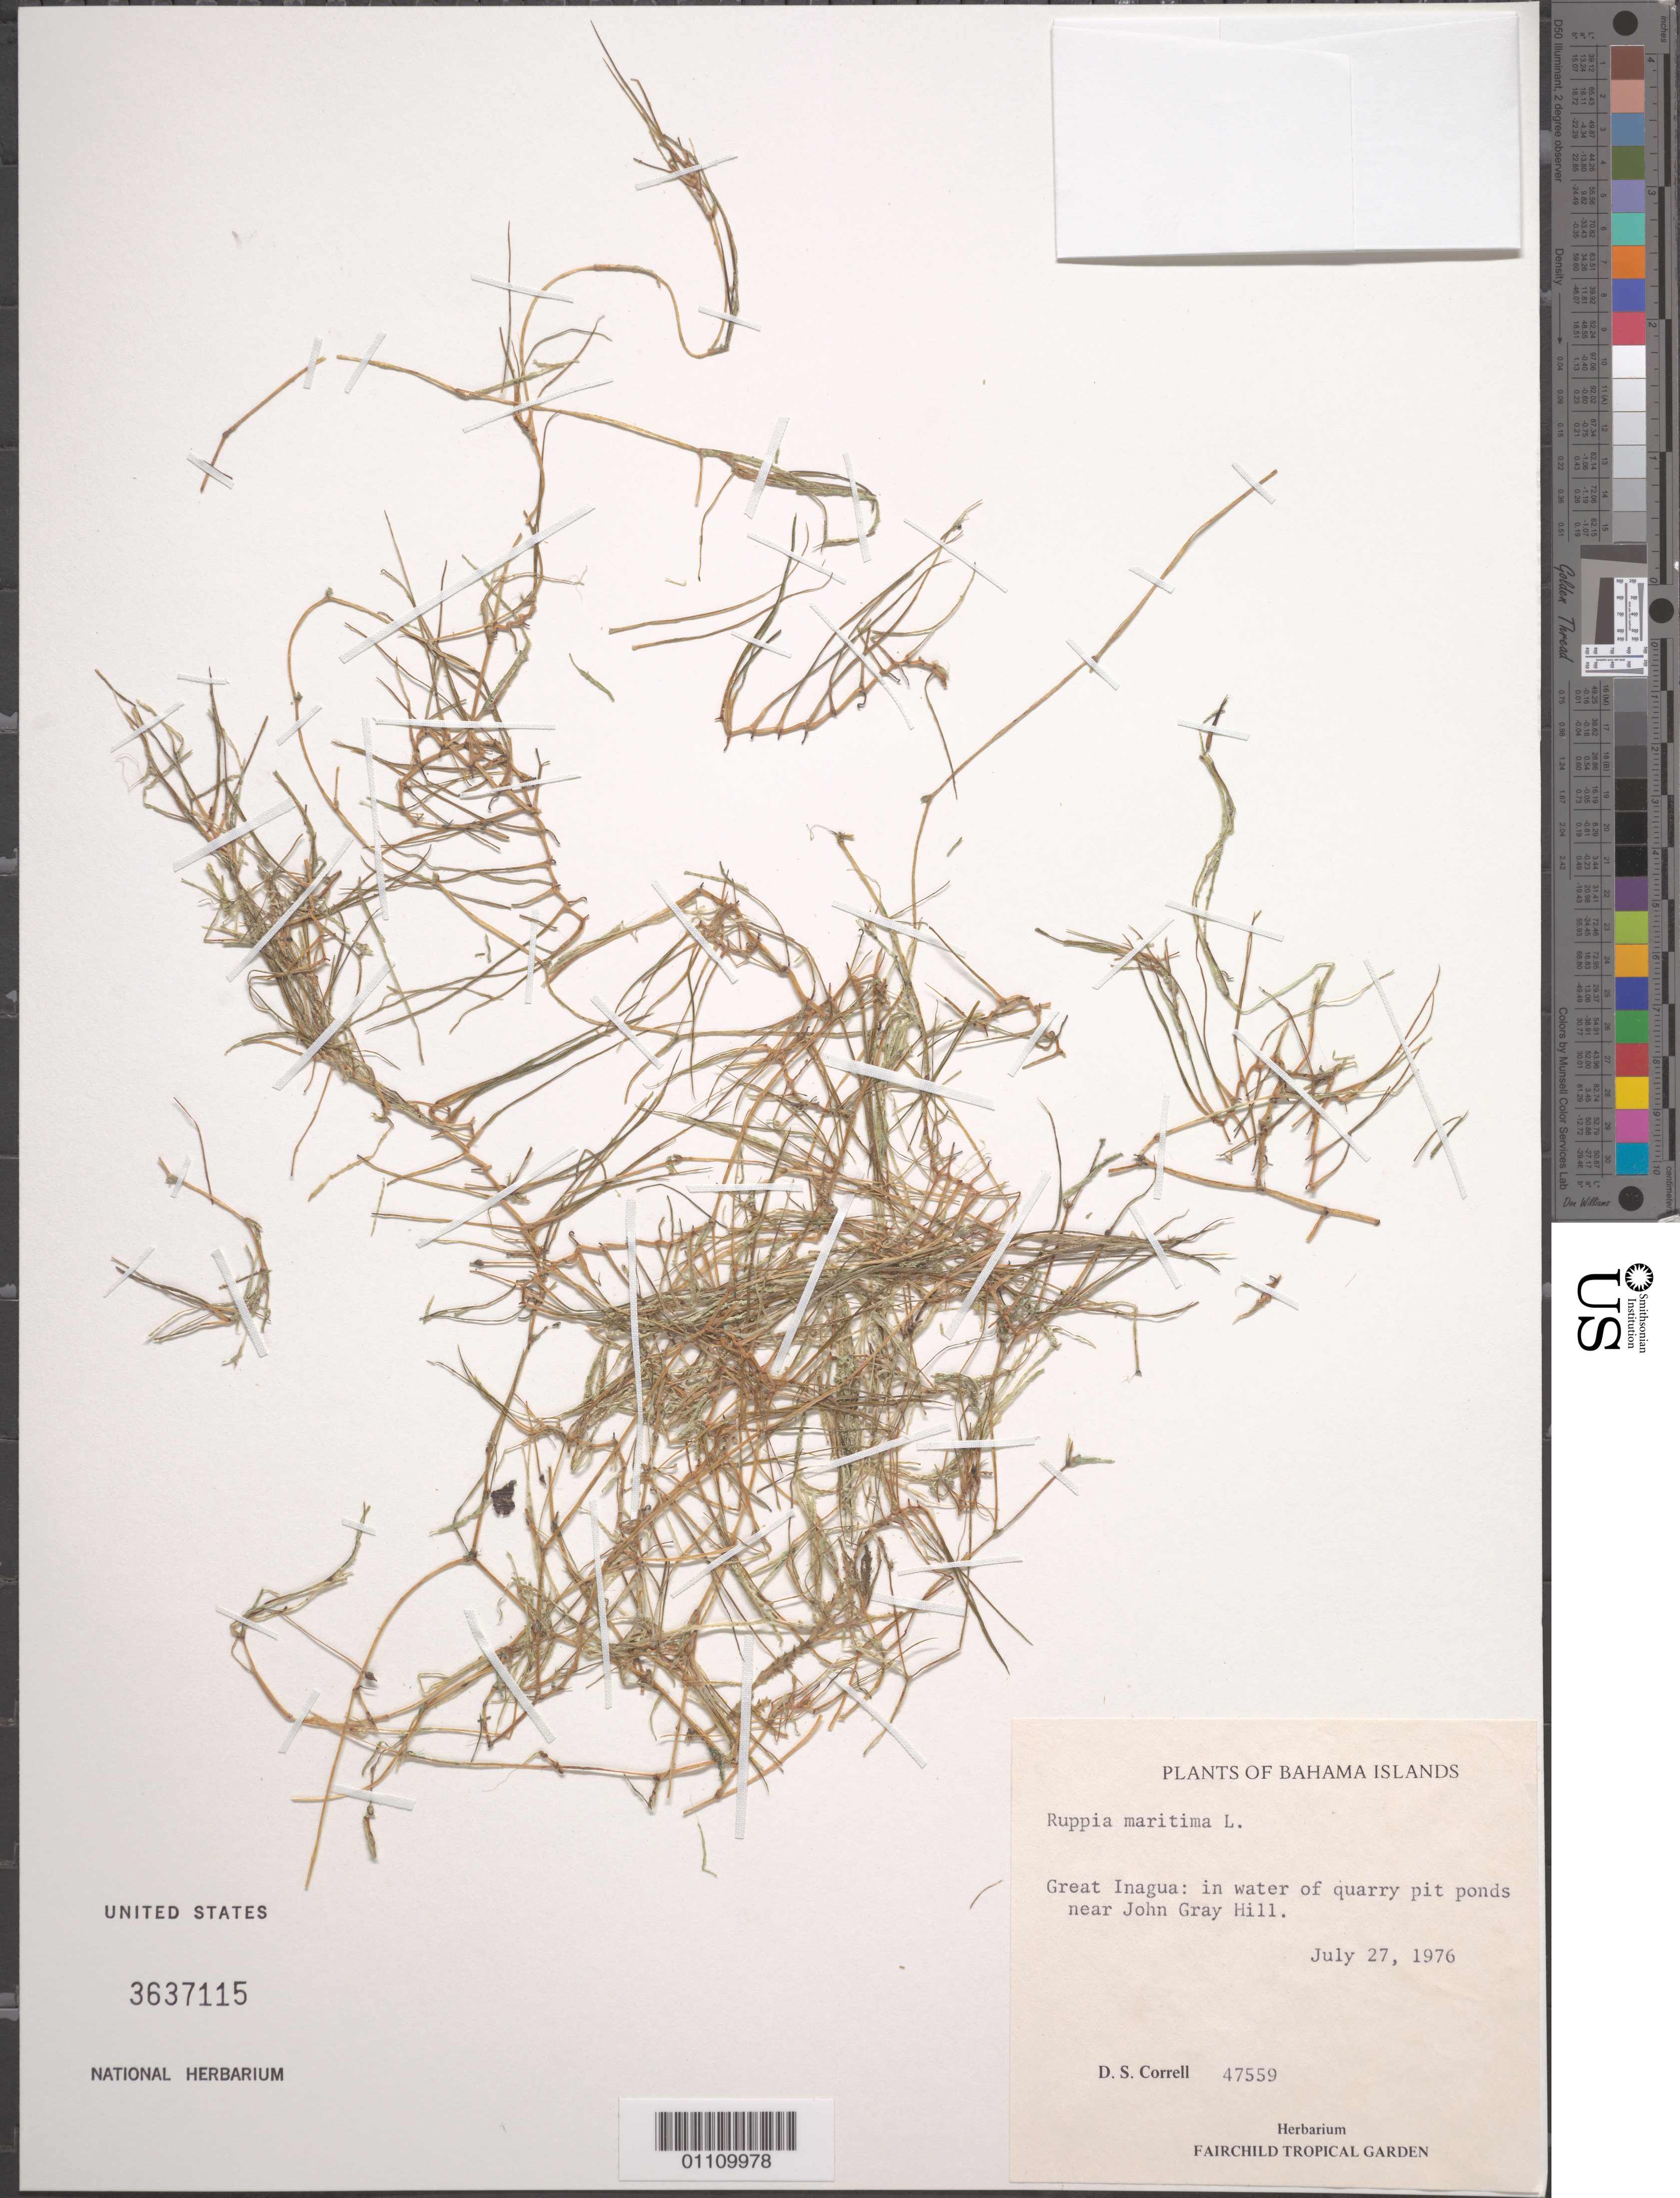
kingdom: Plantae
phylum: Tracheophyta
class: Liliopsida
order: Alismatales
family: Ruppiaceae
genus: Ruppia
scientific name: Ruppia maritima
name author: L.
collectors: D. S. Correll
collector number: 47559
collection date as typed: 27 Jul 1976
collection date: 1976-07-27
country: Bahamas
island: Great Inagua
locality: John Gray Hill, near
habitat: In water of quarry pit ponds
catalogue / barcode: US 3637115